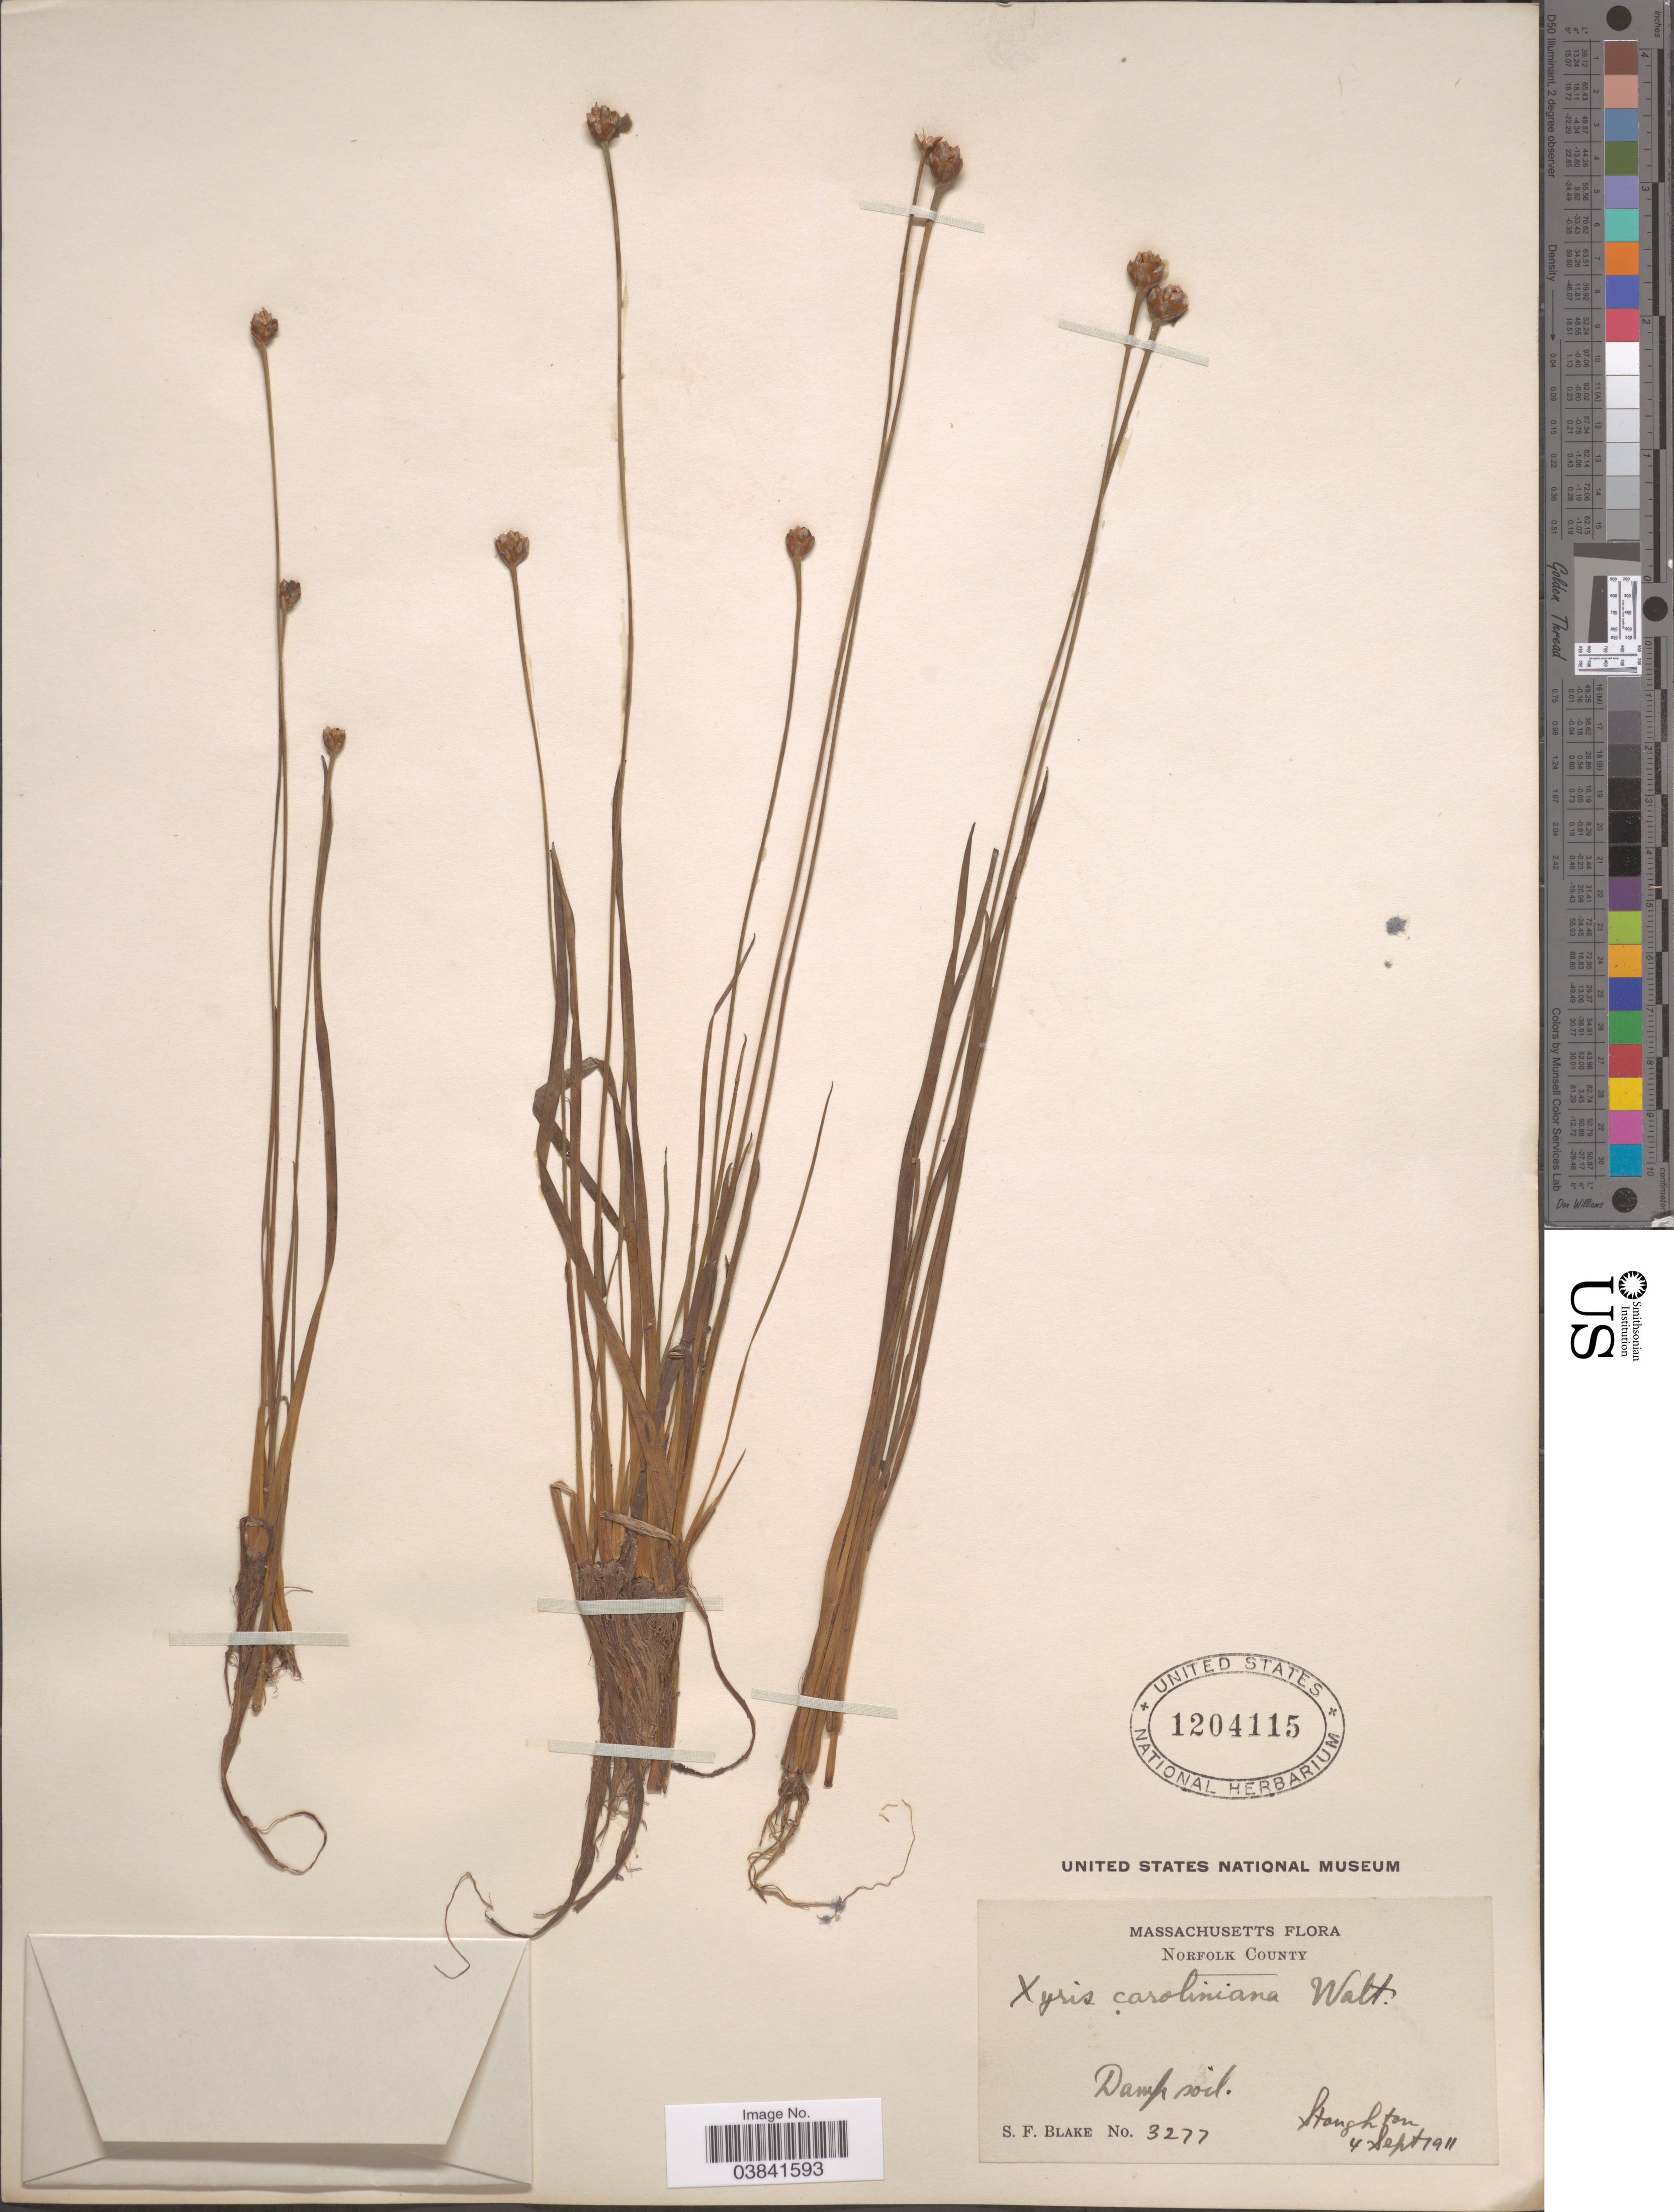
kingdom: Plantae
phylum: Tracheophyta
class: Liliopsida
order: Poales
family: Xyridaceae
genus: Xyris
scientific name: Xyris difformis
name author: Chapm.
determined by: Strong, Mark T., (BOT), Smithsonian Institution - National Museum of Natural History (UNITED STATES)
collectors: S. Blake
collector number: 3277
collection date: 1911-09-04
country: United States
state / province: Massachusetts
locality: Norfolk County. Houghton.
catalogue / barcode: US 1204115